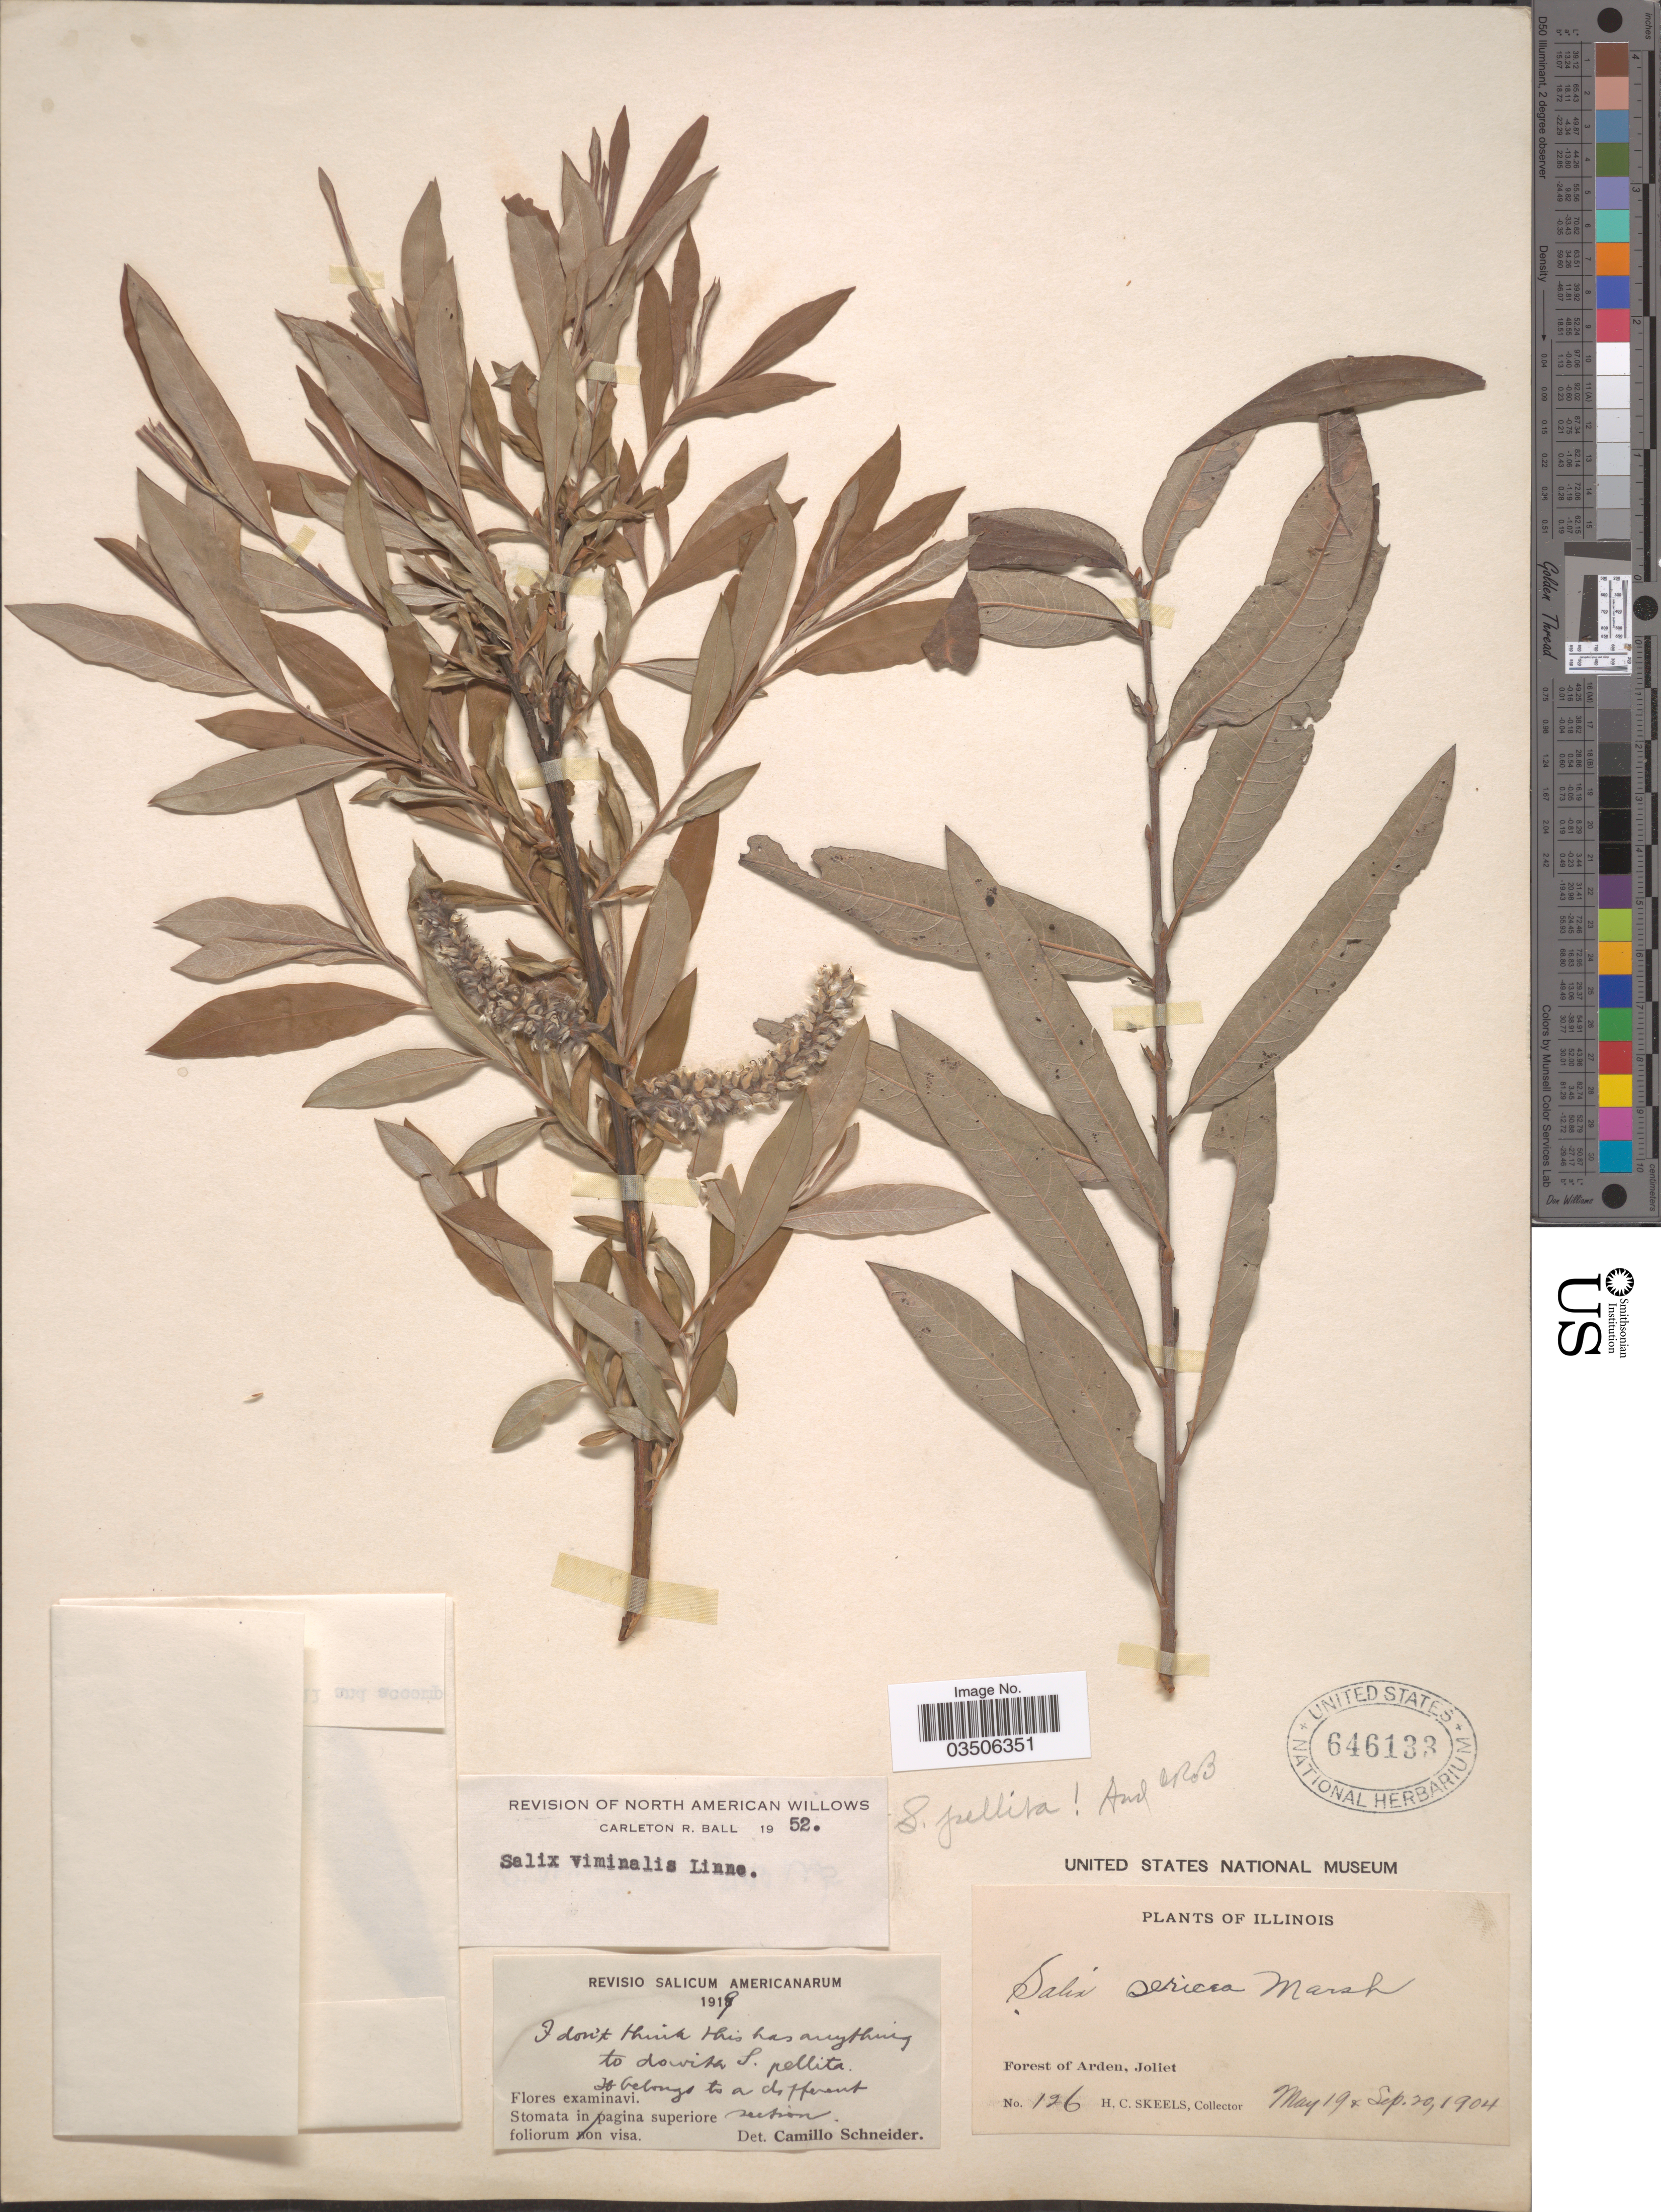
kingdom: Plantae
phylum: Tracheophyta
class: Magnoliopsida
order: Malpighiales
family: Salicaceae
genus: Salix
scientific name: Salix viminalis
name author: L.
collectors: H. Skeels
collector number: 126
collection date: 1904-05-19/1904-09-20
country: United States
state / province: Illinois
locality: Forest of Arden, Joliet.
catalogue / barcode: US 646133